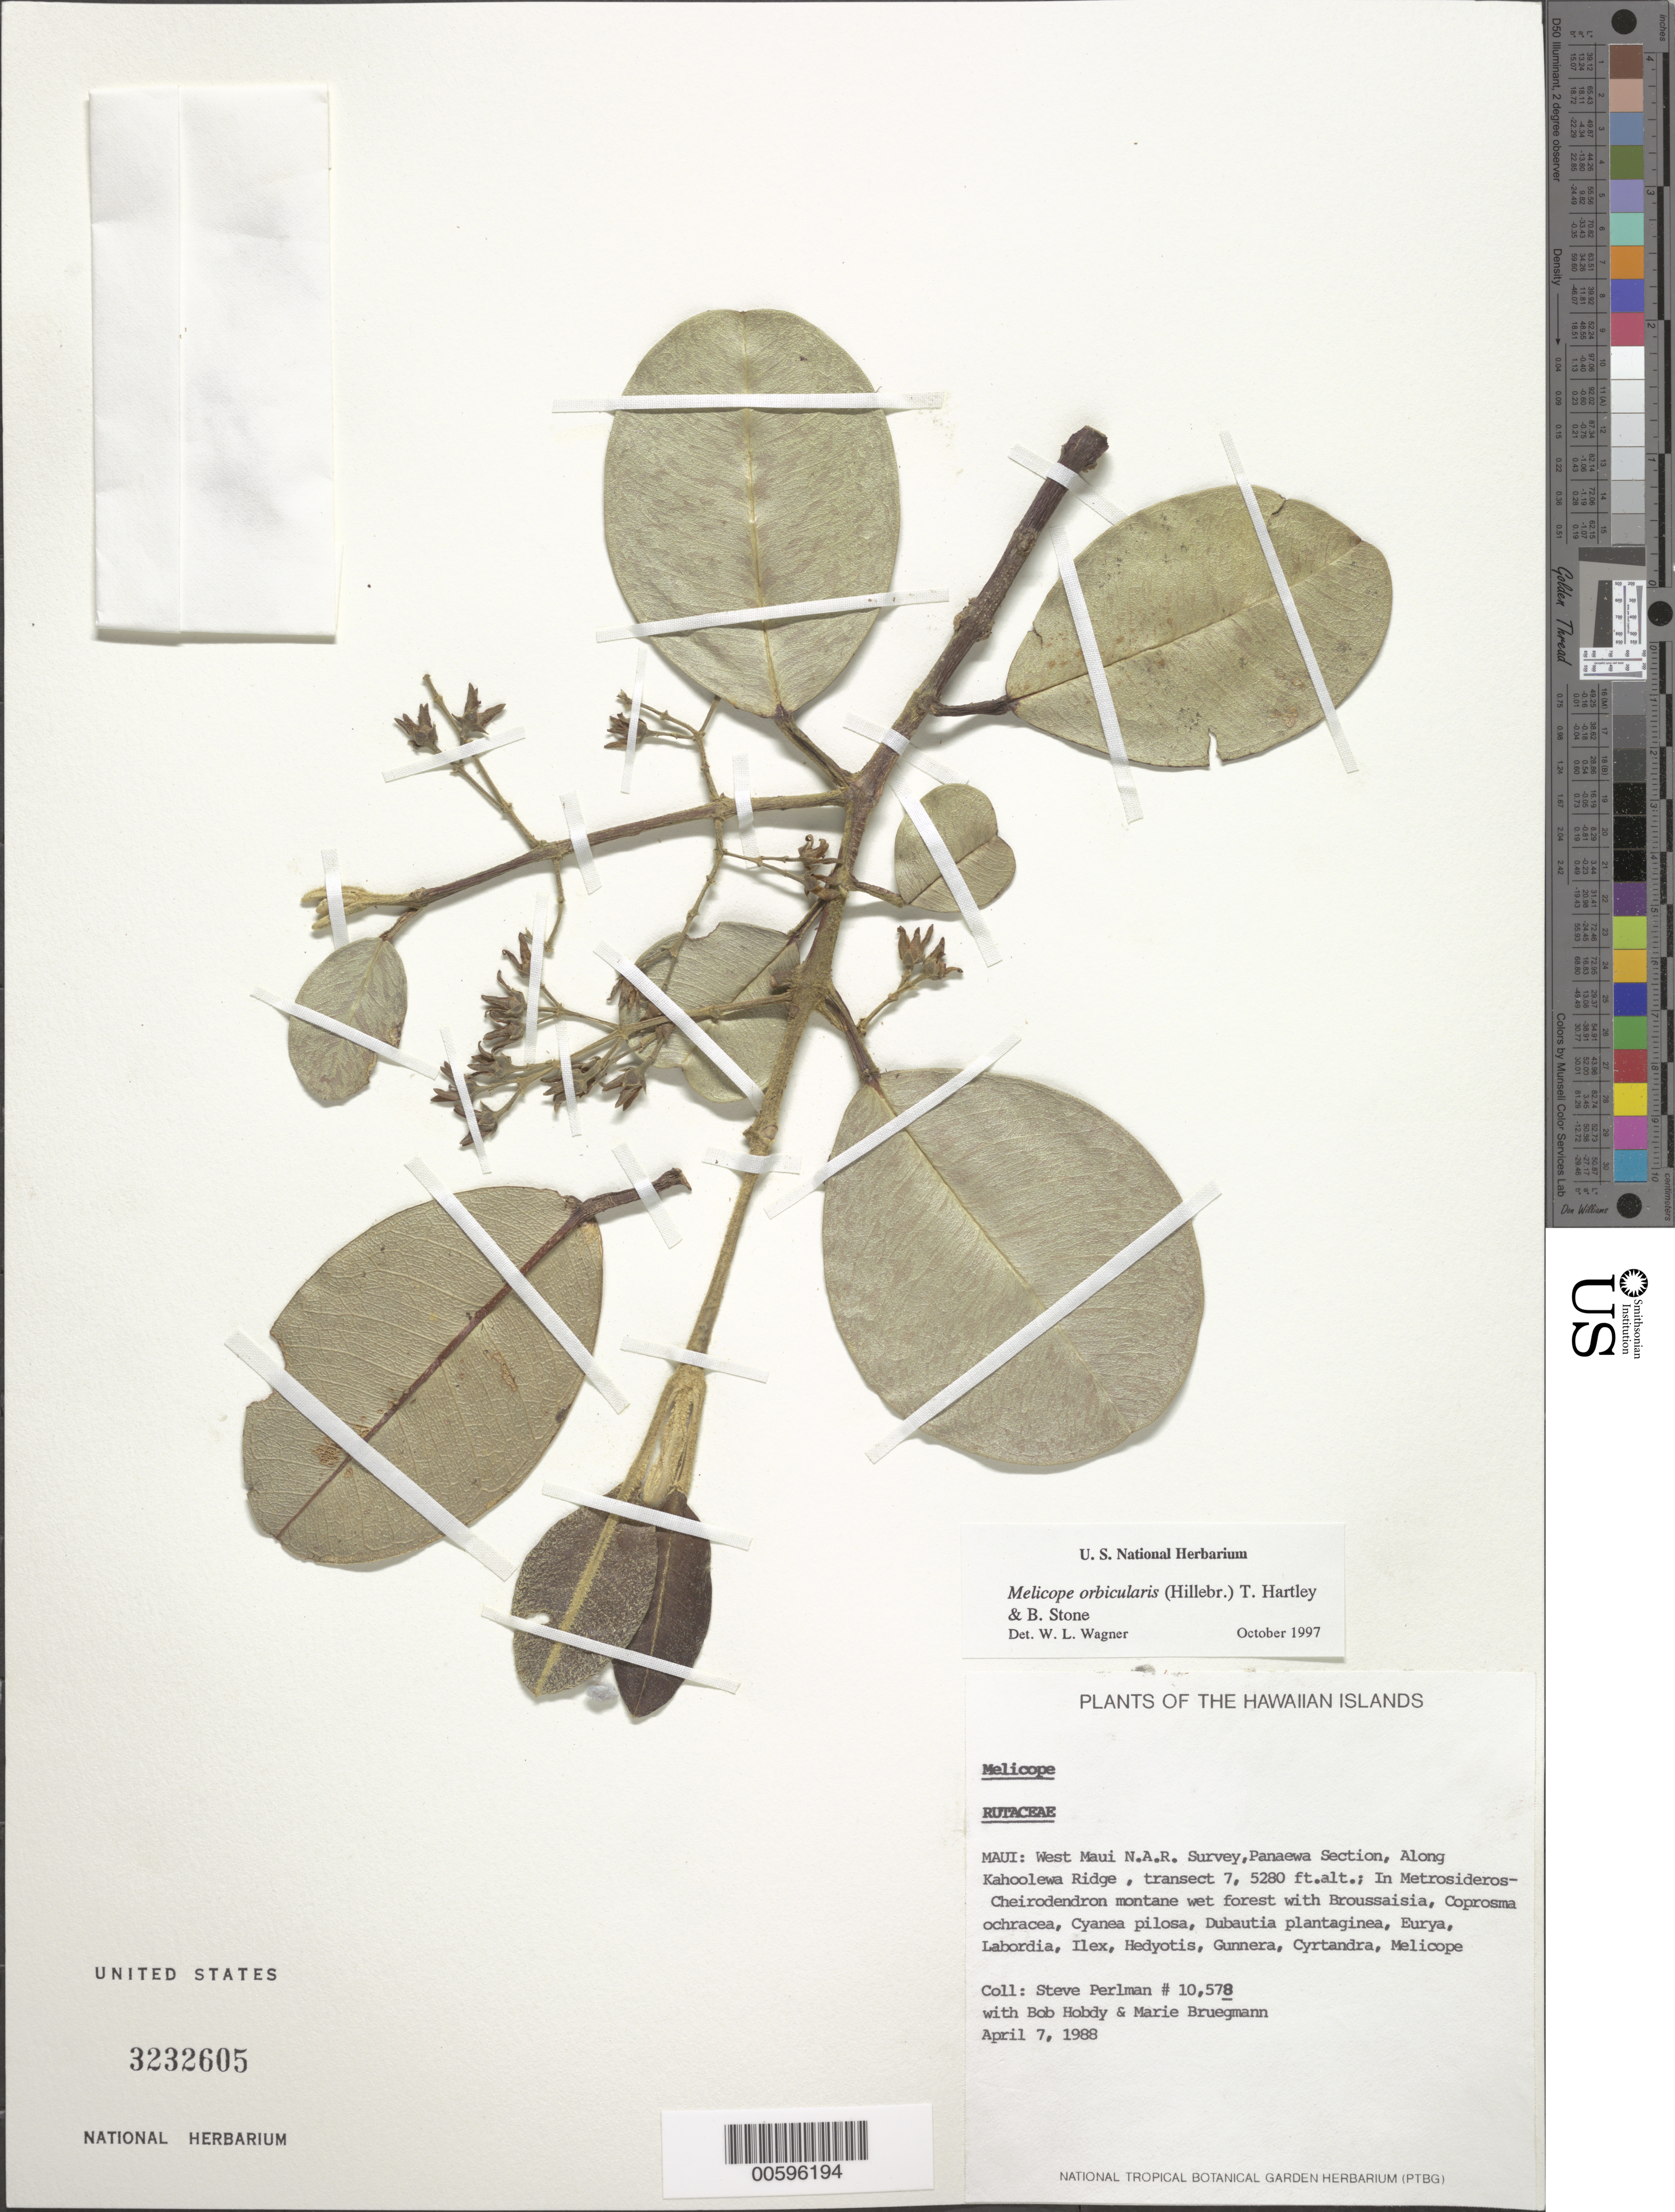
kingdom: Plantae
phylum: Tracheophyta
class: Magnoliopsida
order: Sapindales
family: Rutaceae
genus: Melicope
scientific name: Melicope orbicularis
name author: (Hillebr.) T.G. Hartley & B.C. Stone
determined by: Wagner, W. L., (BOT), Smithsonian Institution - National Museum of Natural History (UNITED STATES)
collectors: S. P. Perlman, B. Hobdy & M. Bruegmann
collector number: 10578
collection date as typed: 7 Apr 1988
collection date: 1988-04-07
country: United States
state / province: Hawaii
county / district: Maui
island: Maui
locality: W Maui N.A.R. Survey, Panaewa Section, Along Kahoolewa Ridge, transect 7.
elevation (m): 1609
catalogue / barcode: US 3232605